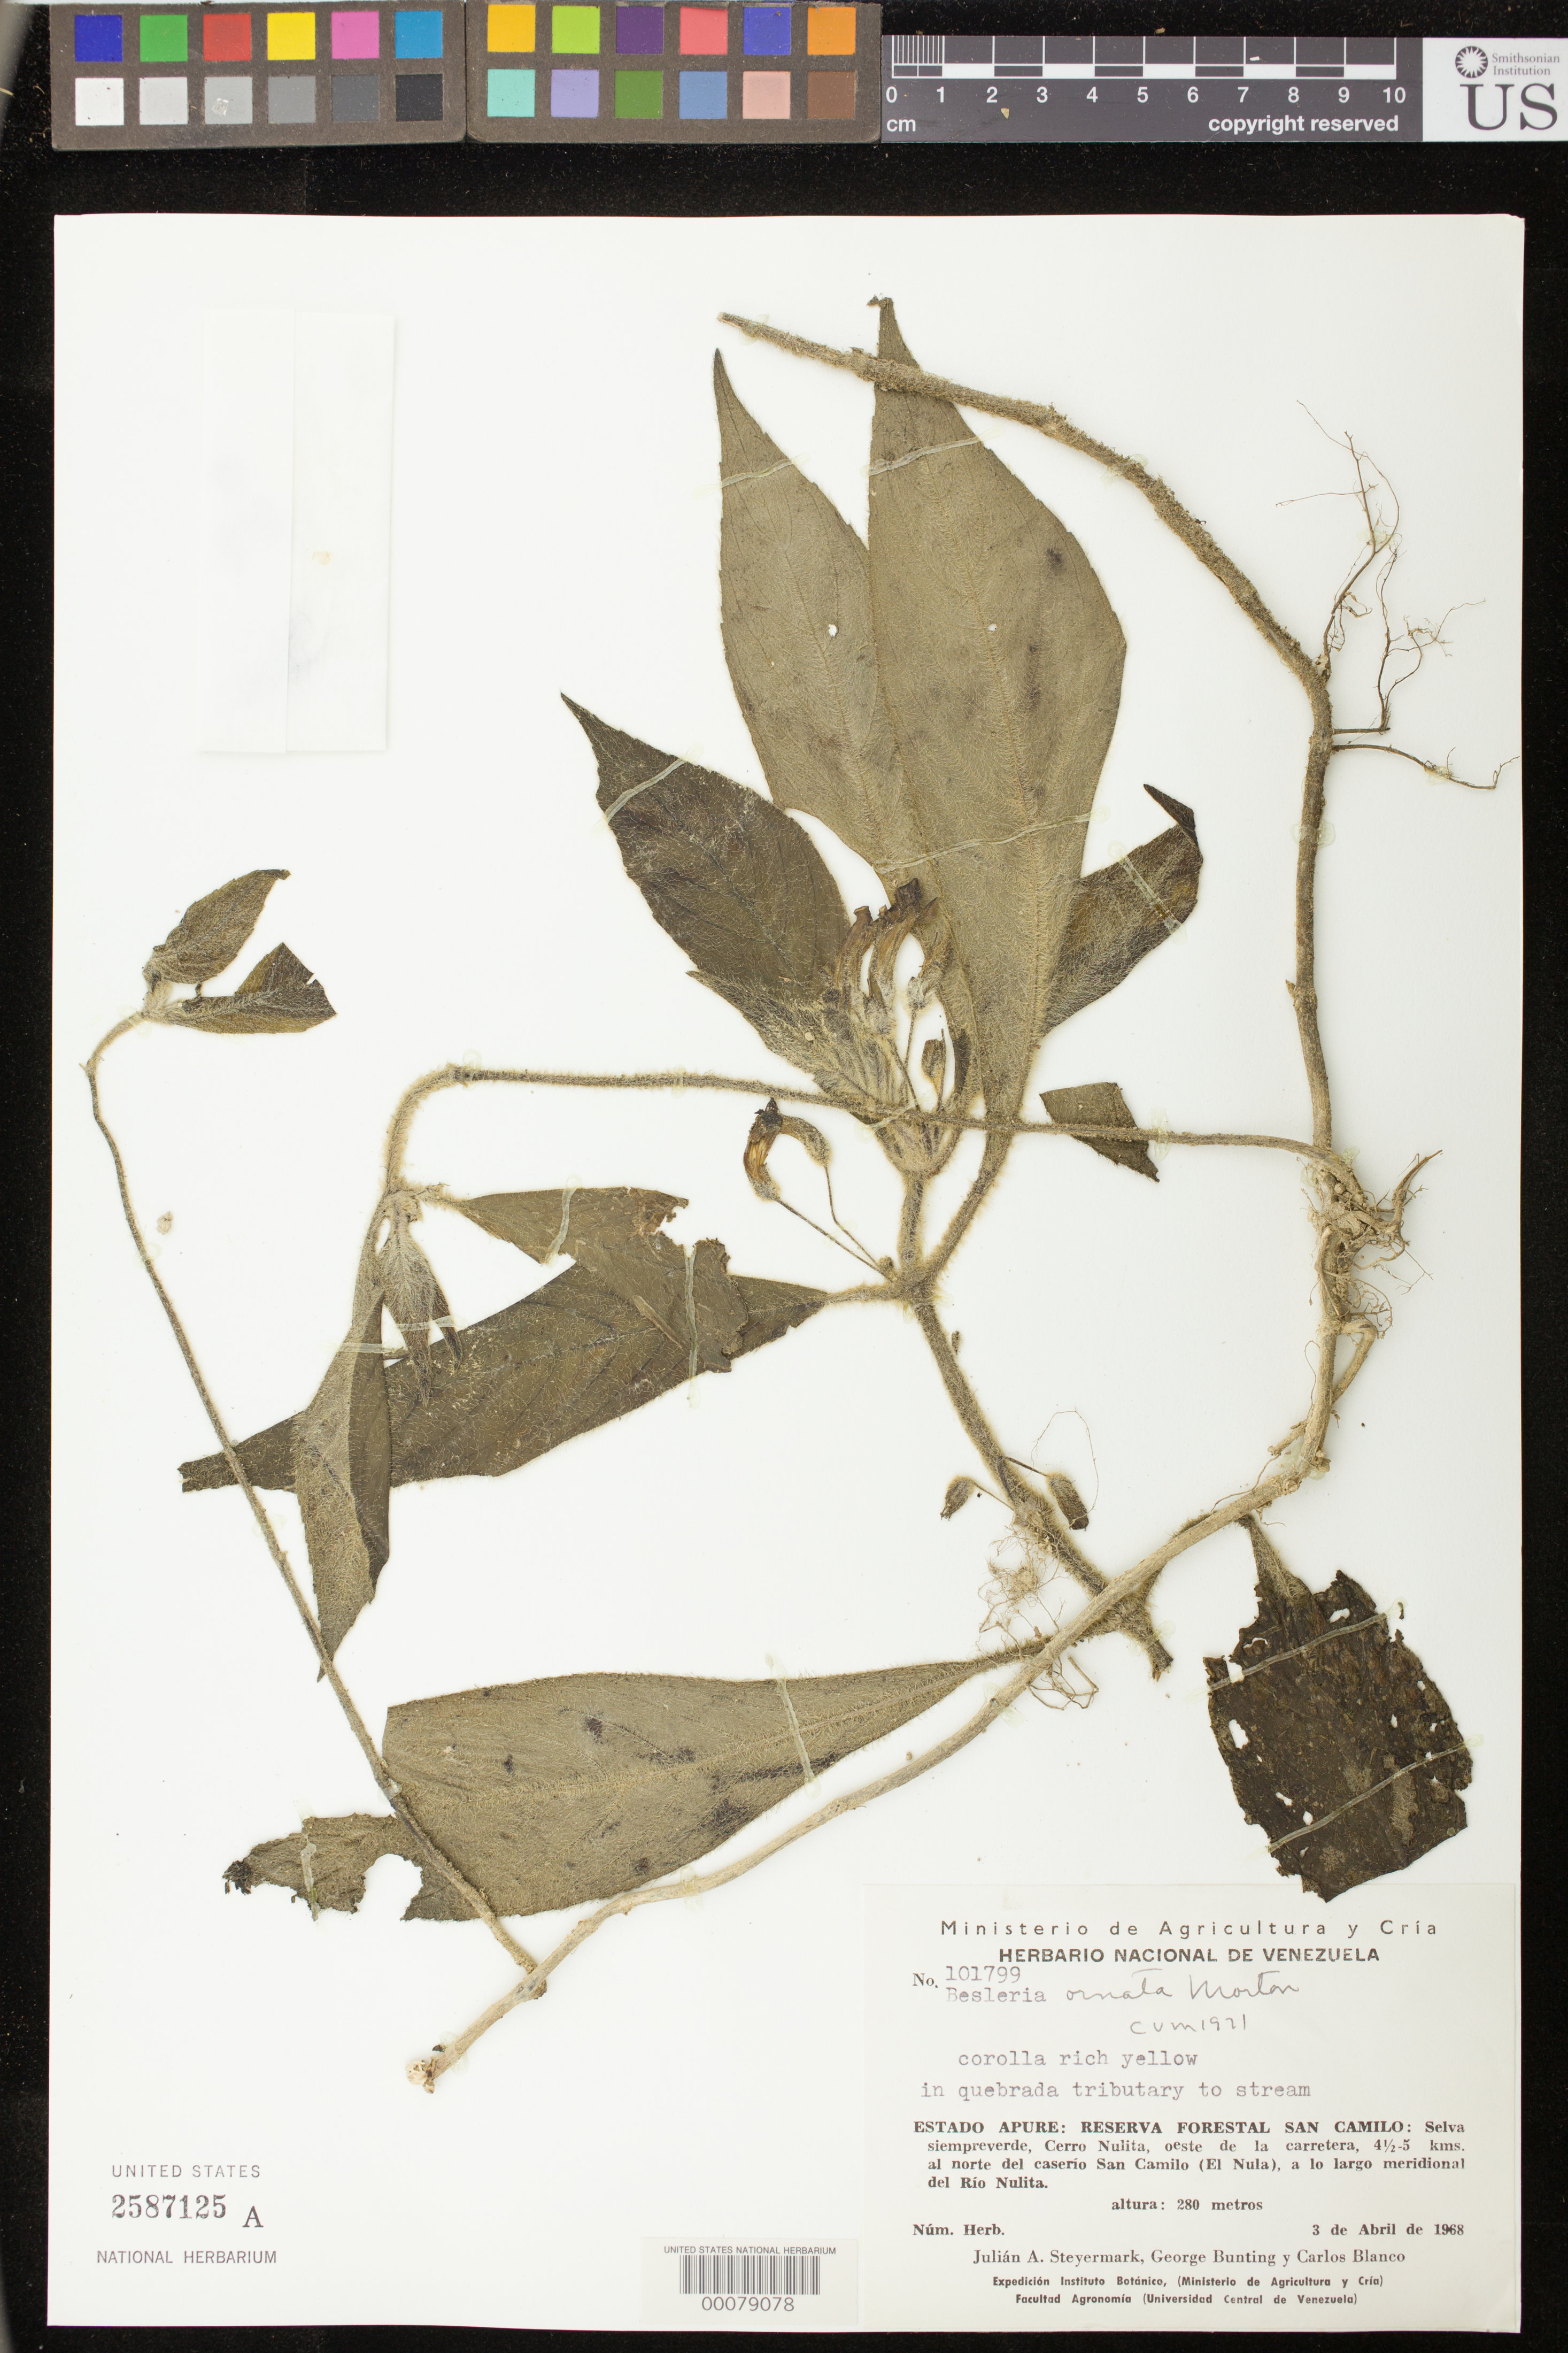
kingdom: Plantae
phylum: Tracheophyta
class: Magnoliopsida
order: Lamiales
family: Gesneriaceae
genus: Besleria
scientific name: Besleria ornata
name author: C.V. Morton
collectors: J. Steyermark & et al.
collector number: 101799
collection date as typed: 03 Apr 1968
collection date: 1968-04-03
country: Venezuela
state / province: Apure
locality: Reserva Forestal San Camilo, Cerro Nulita, W of the highway, 4 1/2-5 km N of San Camilo (El Nula), S along Rio Nulita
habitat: Evergreen forest; in quebrada tributary to stream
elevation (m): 280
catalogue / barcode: US 2587125A